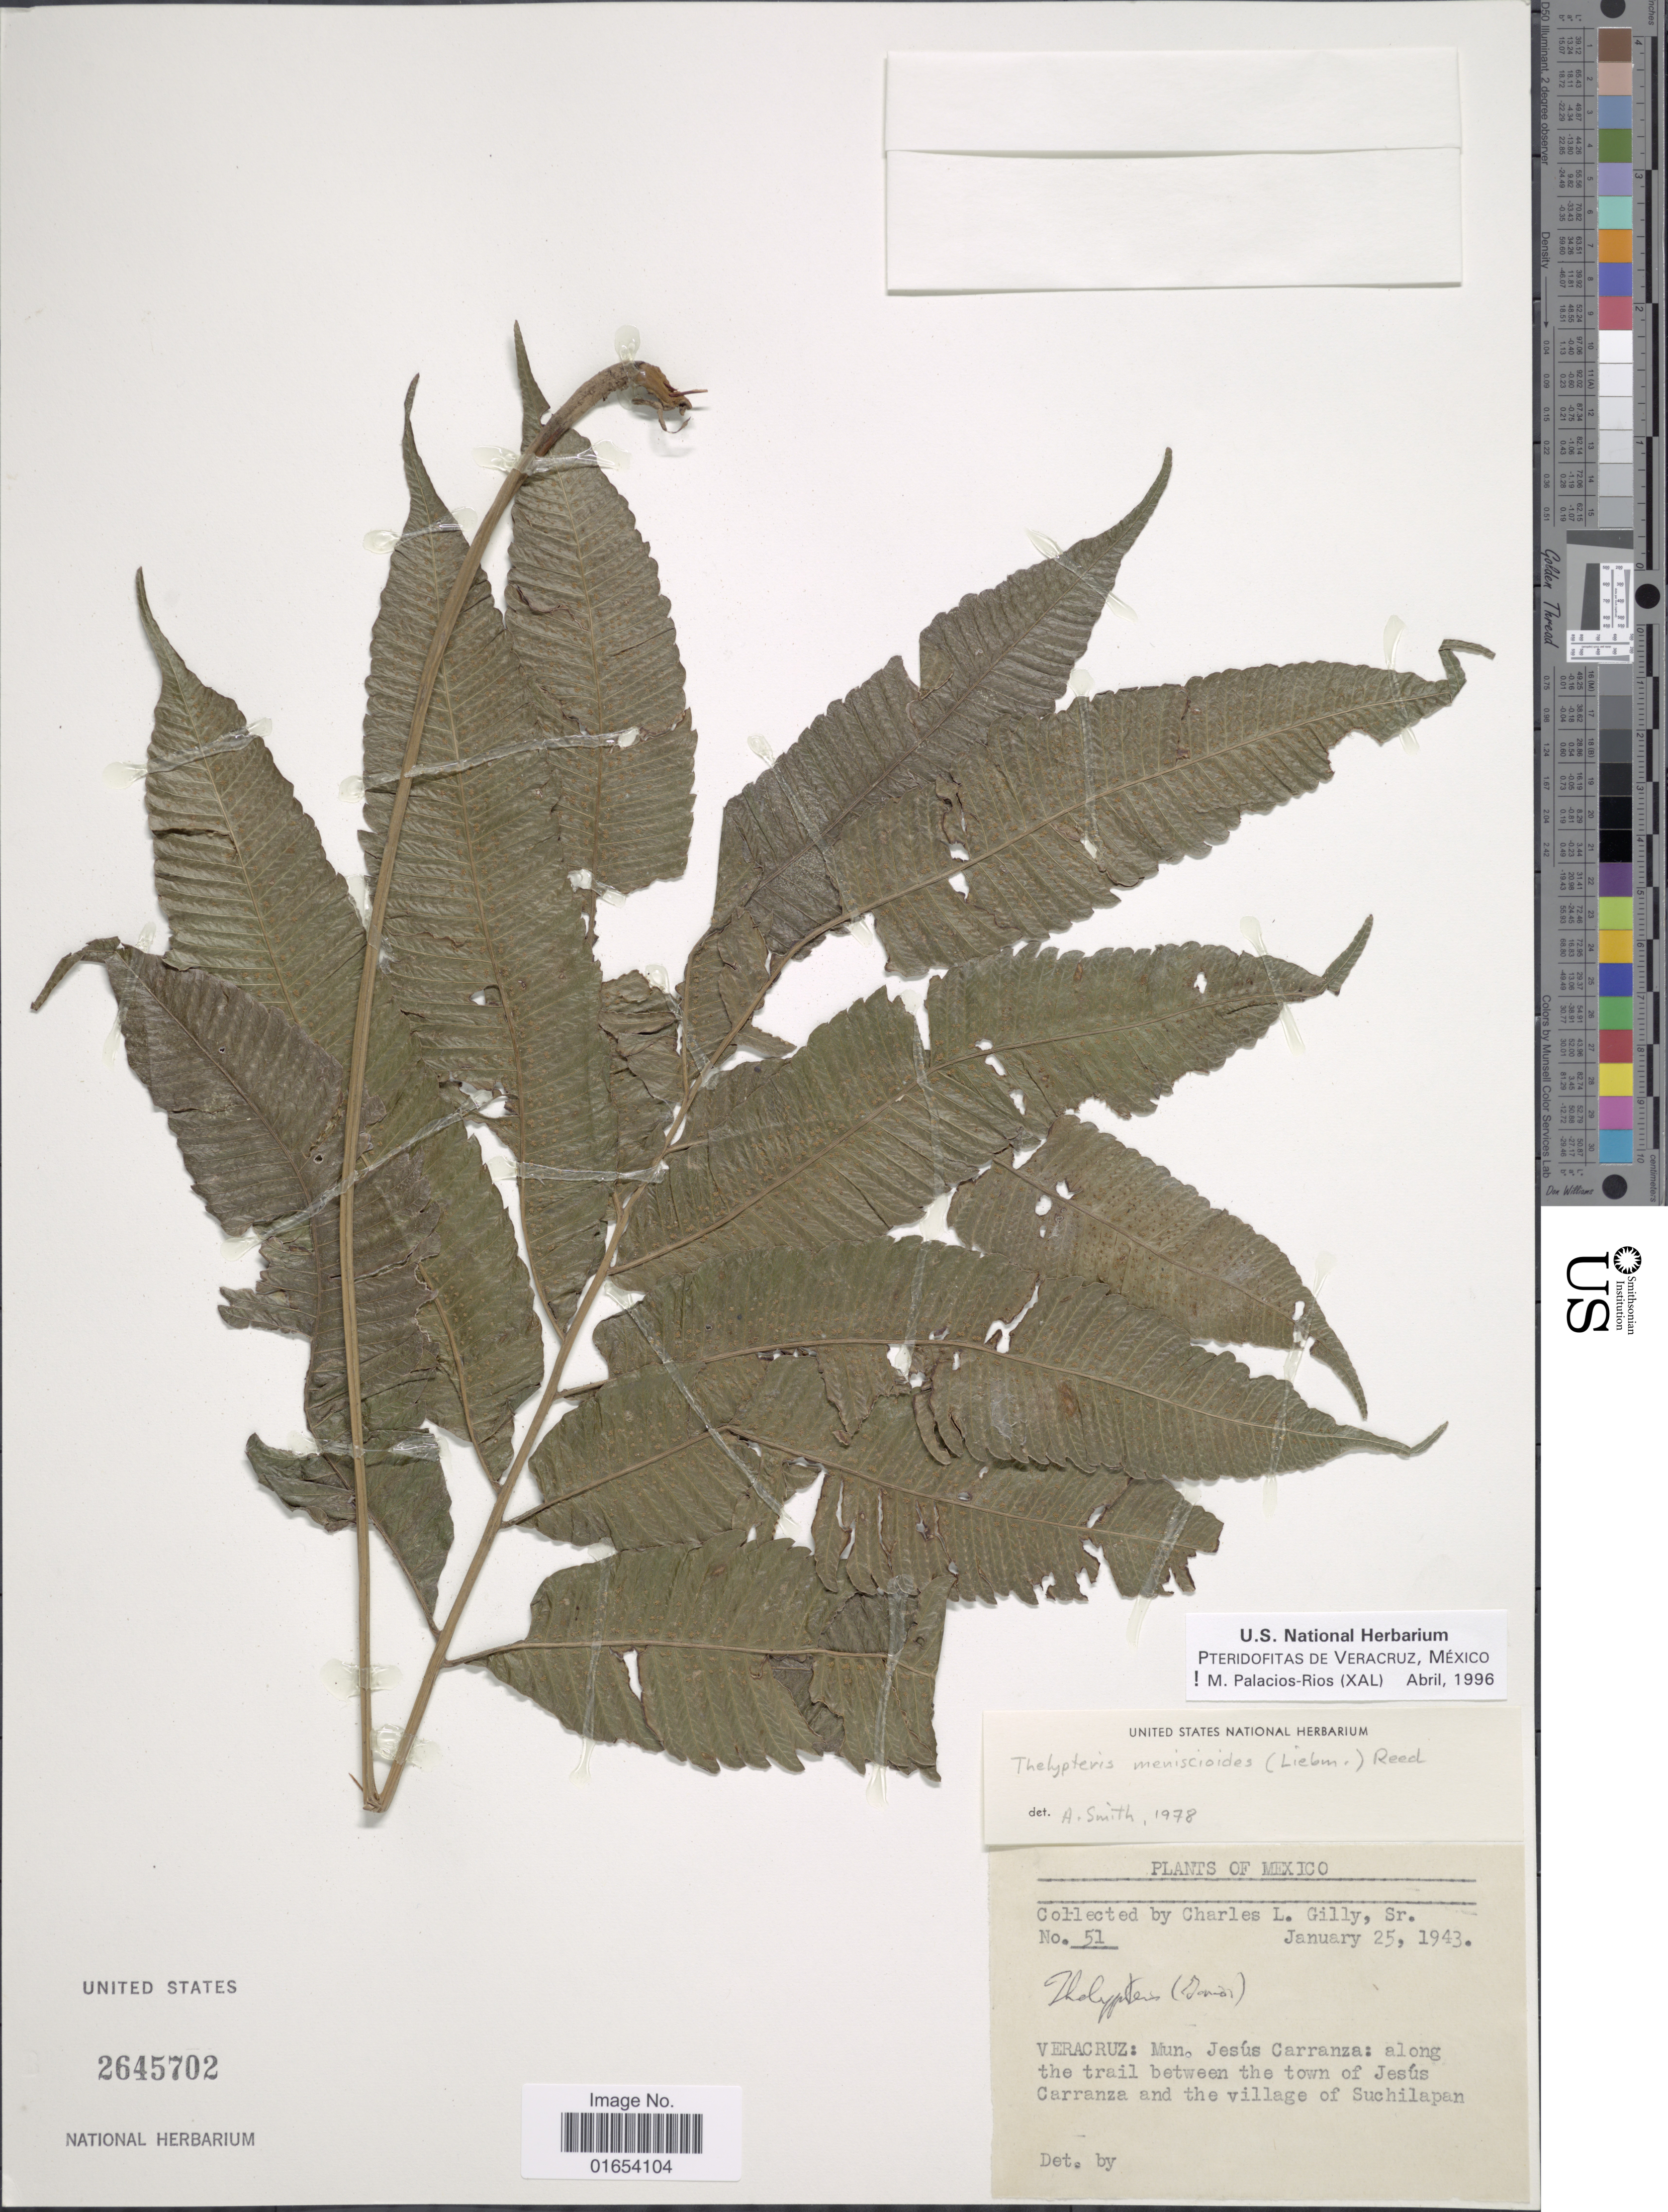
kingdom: Plantae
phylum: Tracheophyta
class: Polypodiopsida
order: Polypodiales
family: Thelypteridaceae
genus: Goniopteris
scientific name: Goniopteris meniscioides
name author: (Liebm.) E. Fourn.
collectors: C. Gilly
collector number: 51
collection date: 1943-01-25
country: Mexico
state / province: Veracruz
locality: Mexico, Veracruz: Mun. Jesus Carranza: along the trail between the town of Jesus Carranza and the village of Suchilapan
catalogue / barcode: US 2645702